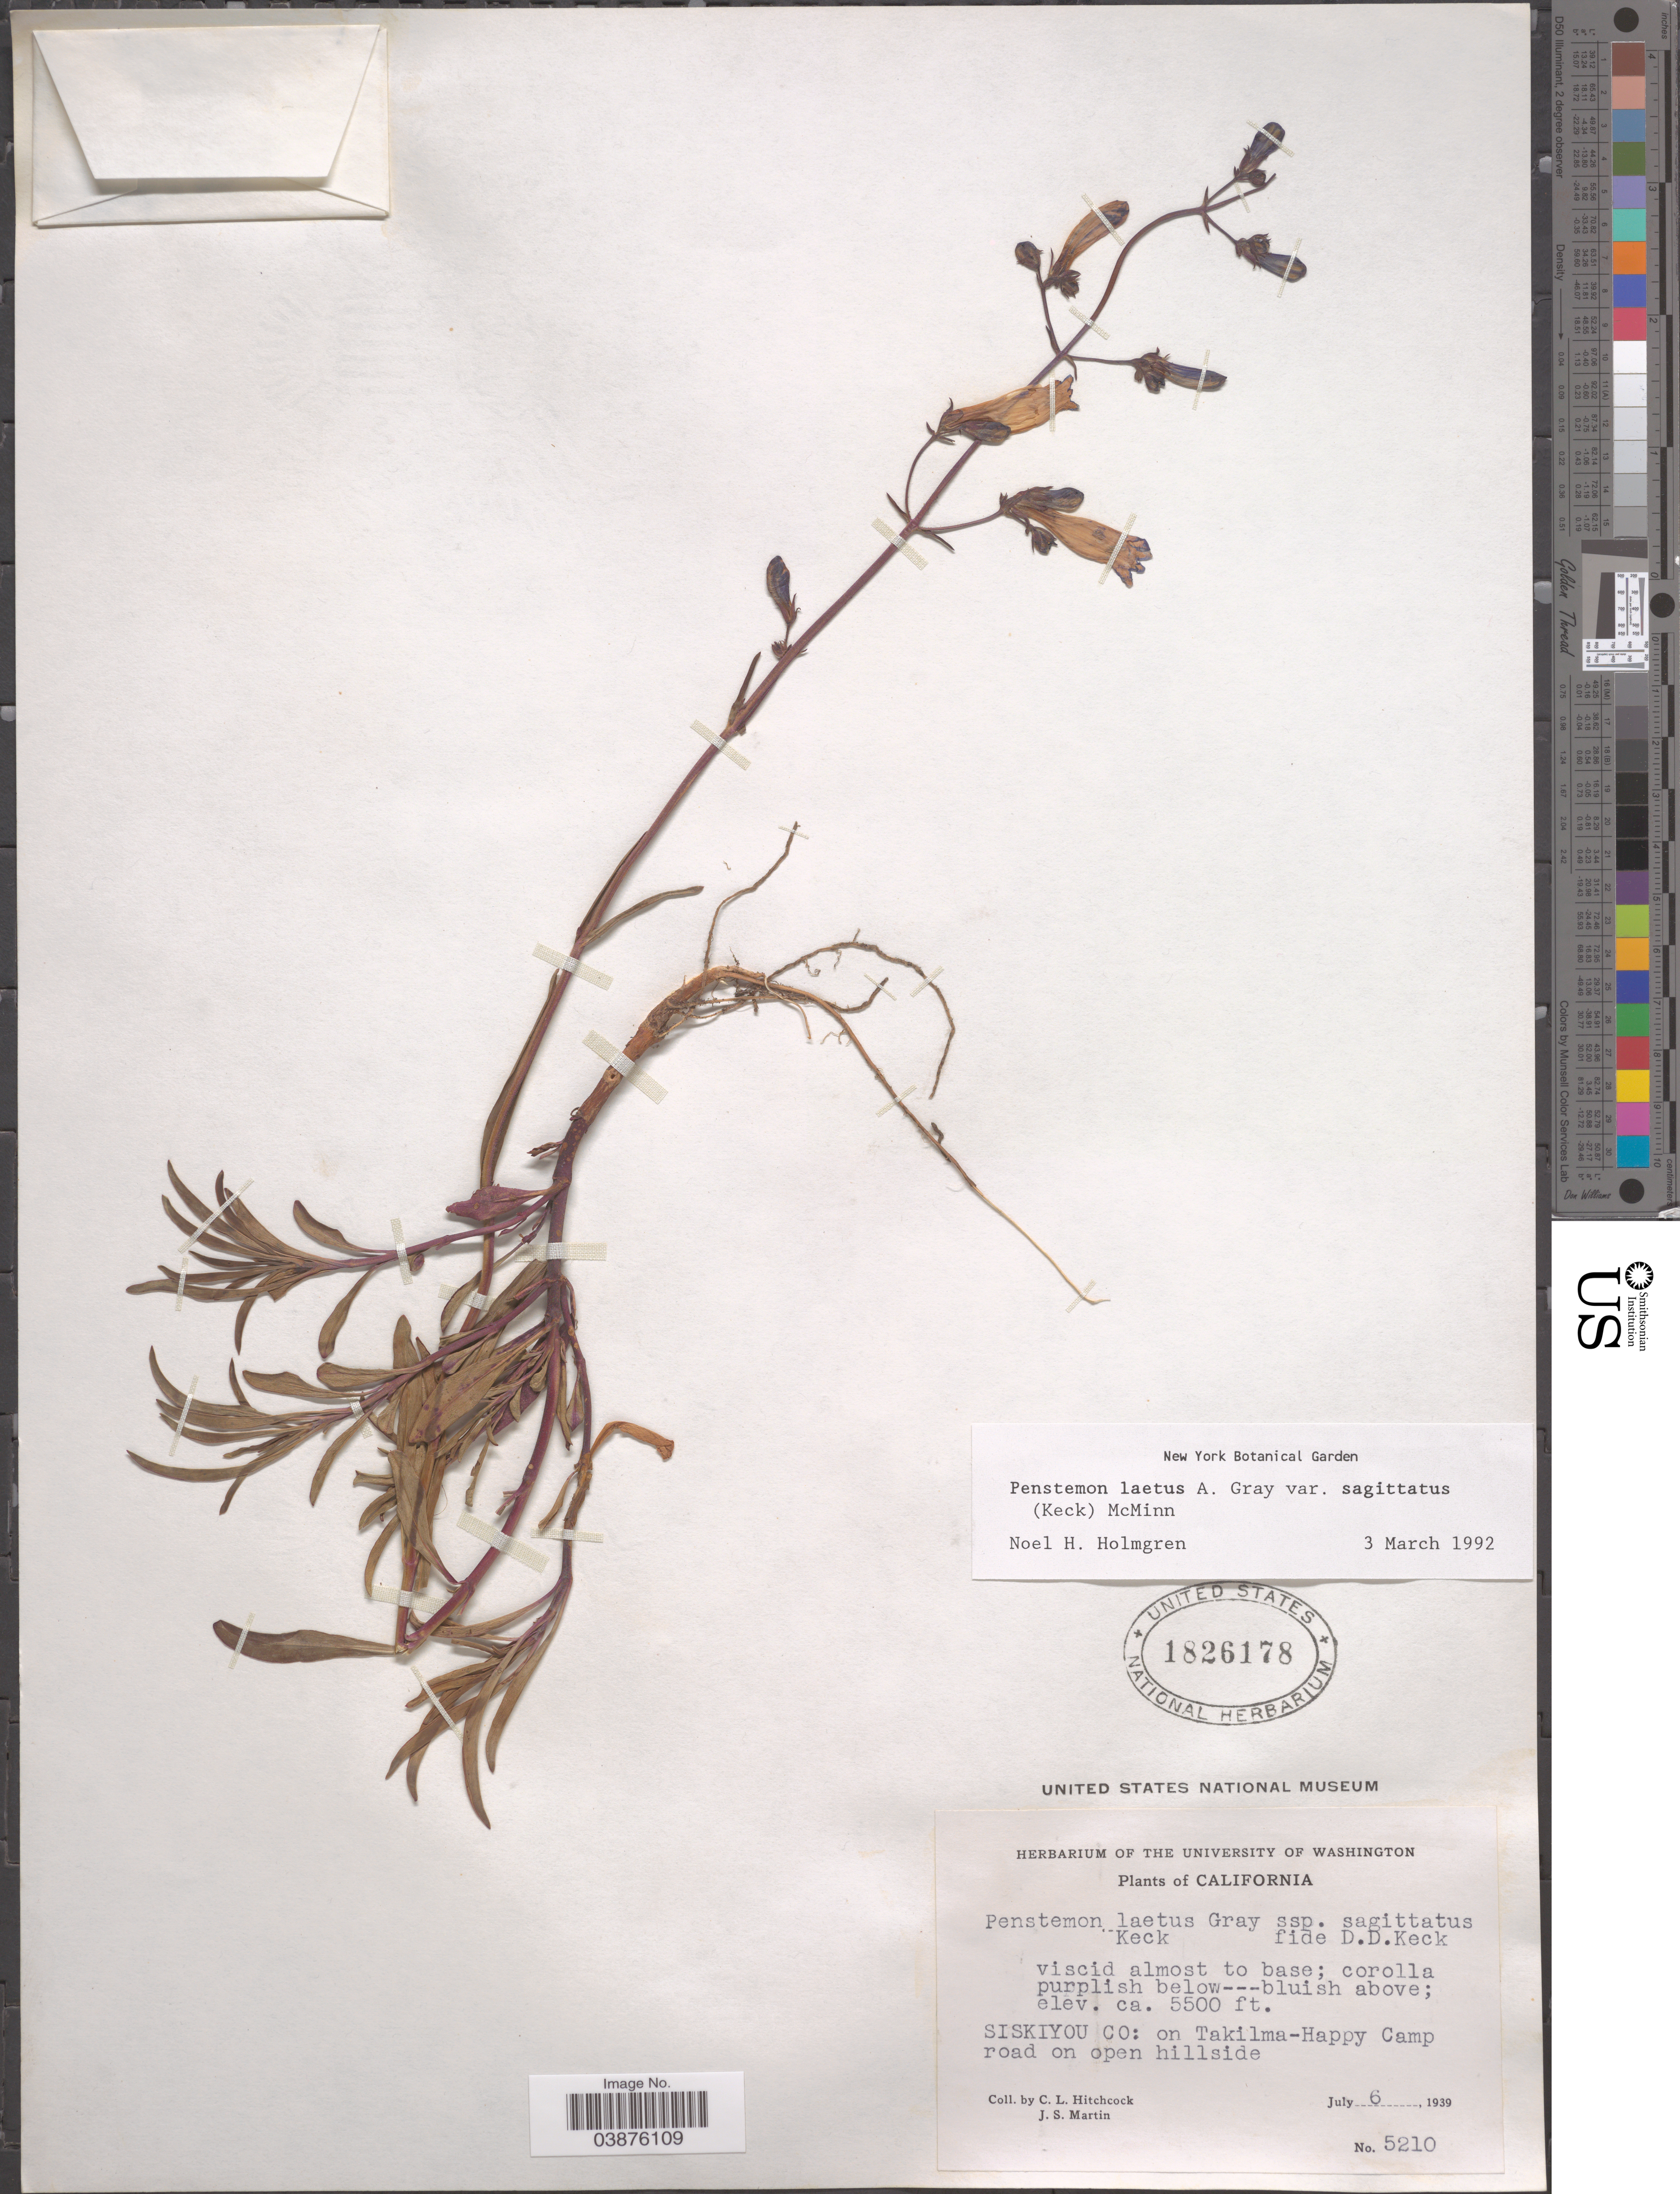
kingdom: Plantae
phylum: Tracheophyta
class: Magnoliopsida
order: Lamiales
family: Plantaginaceae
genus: Penstemon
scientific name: Penstemon laetus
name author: A. Gray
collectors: C. L. Hitchcock & J. S. Martin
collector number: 5210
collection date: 1939-07-06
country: United States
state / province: California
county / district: Siskiyou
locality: Siskiyou Co: on Takilma-Happy Camp road on open hillside.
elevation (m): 1676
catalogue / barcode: US 1826178